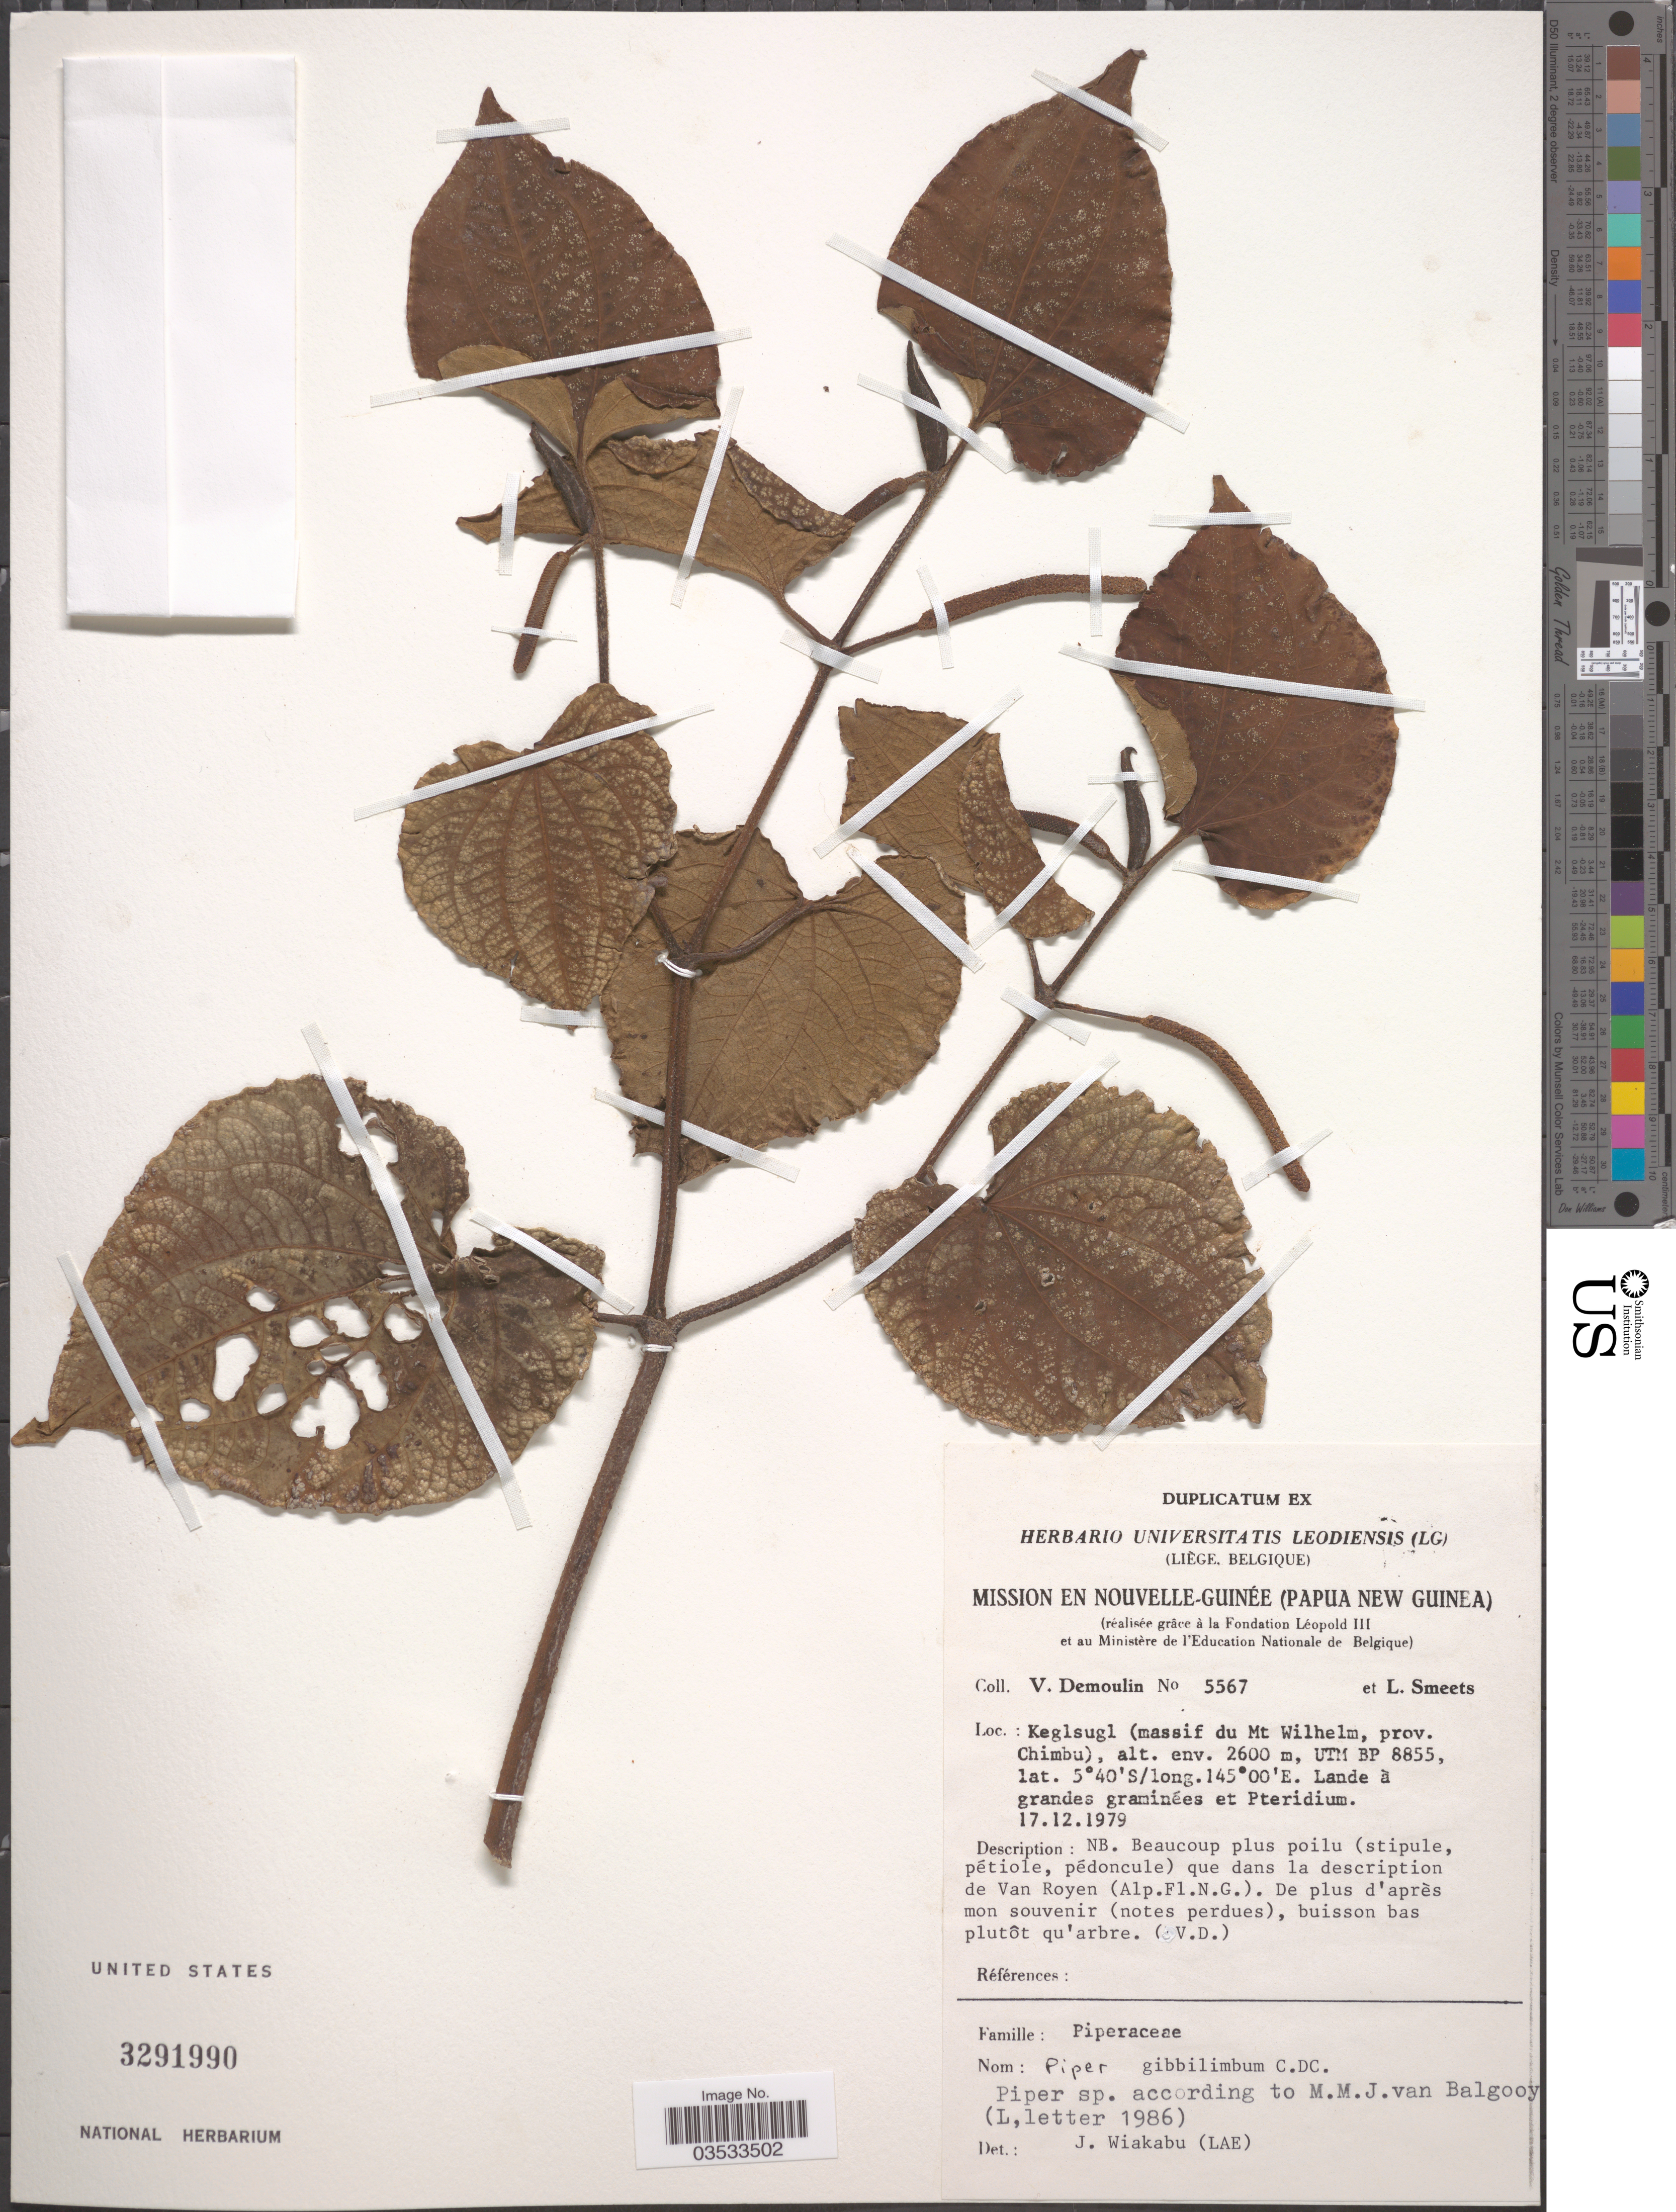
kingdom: Plantae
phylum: Tracheophyta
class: Magnoliopsida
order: Piperales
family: Piperaceae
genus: Piper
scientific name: Piper gibbilimbum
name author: C. DC.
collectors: V. Demoulin & L. Smeets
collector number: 5567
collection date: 1979-12-17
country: Papua New Guinea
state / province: Chimbu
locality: Nouvelle-Guinée. Keglsugl (massif du Mt Wilhelm). UTM BP 8855.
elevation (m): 2600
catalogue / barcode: US 3291990